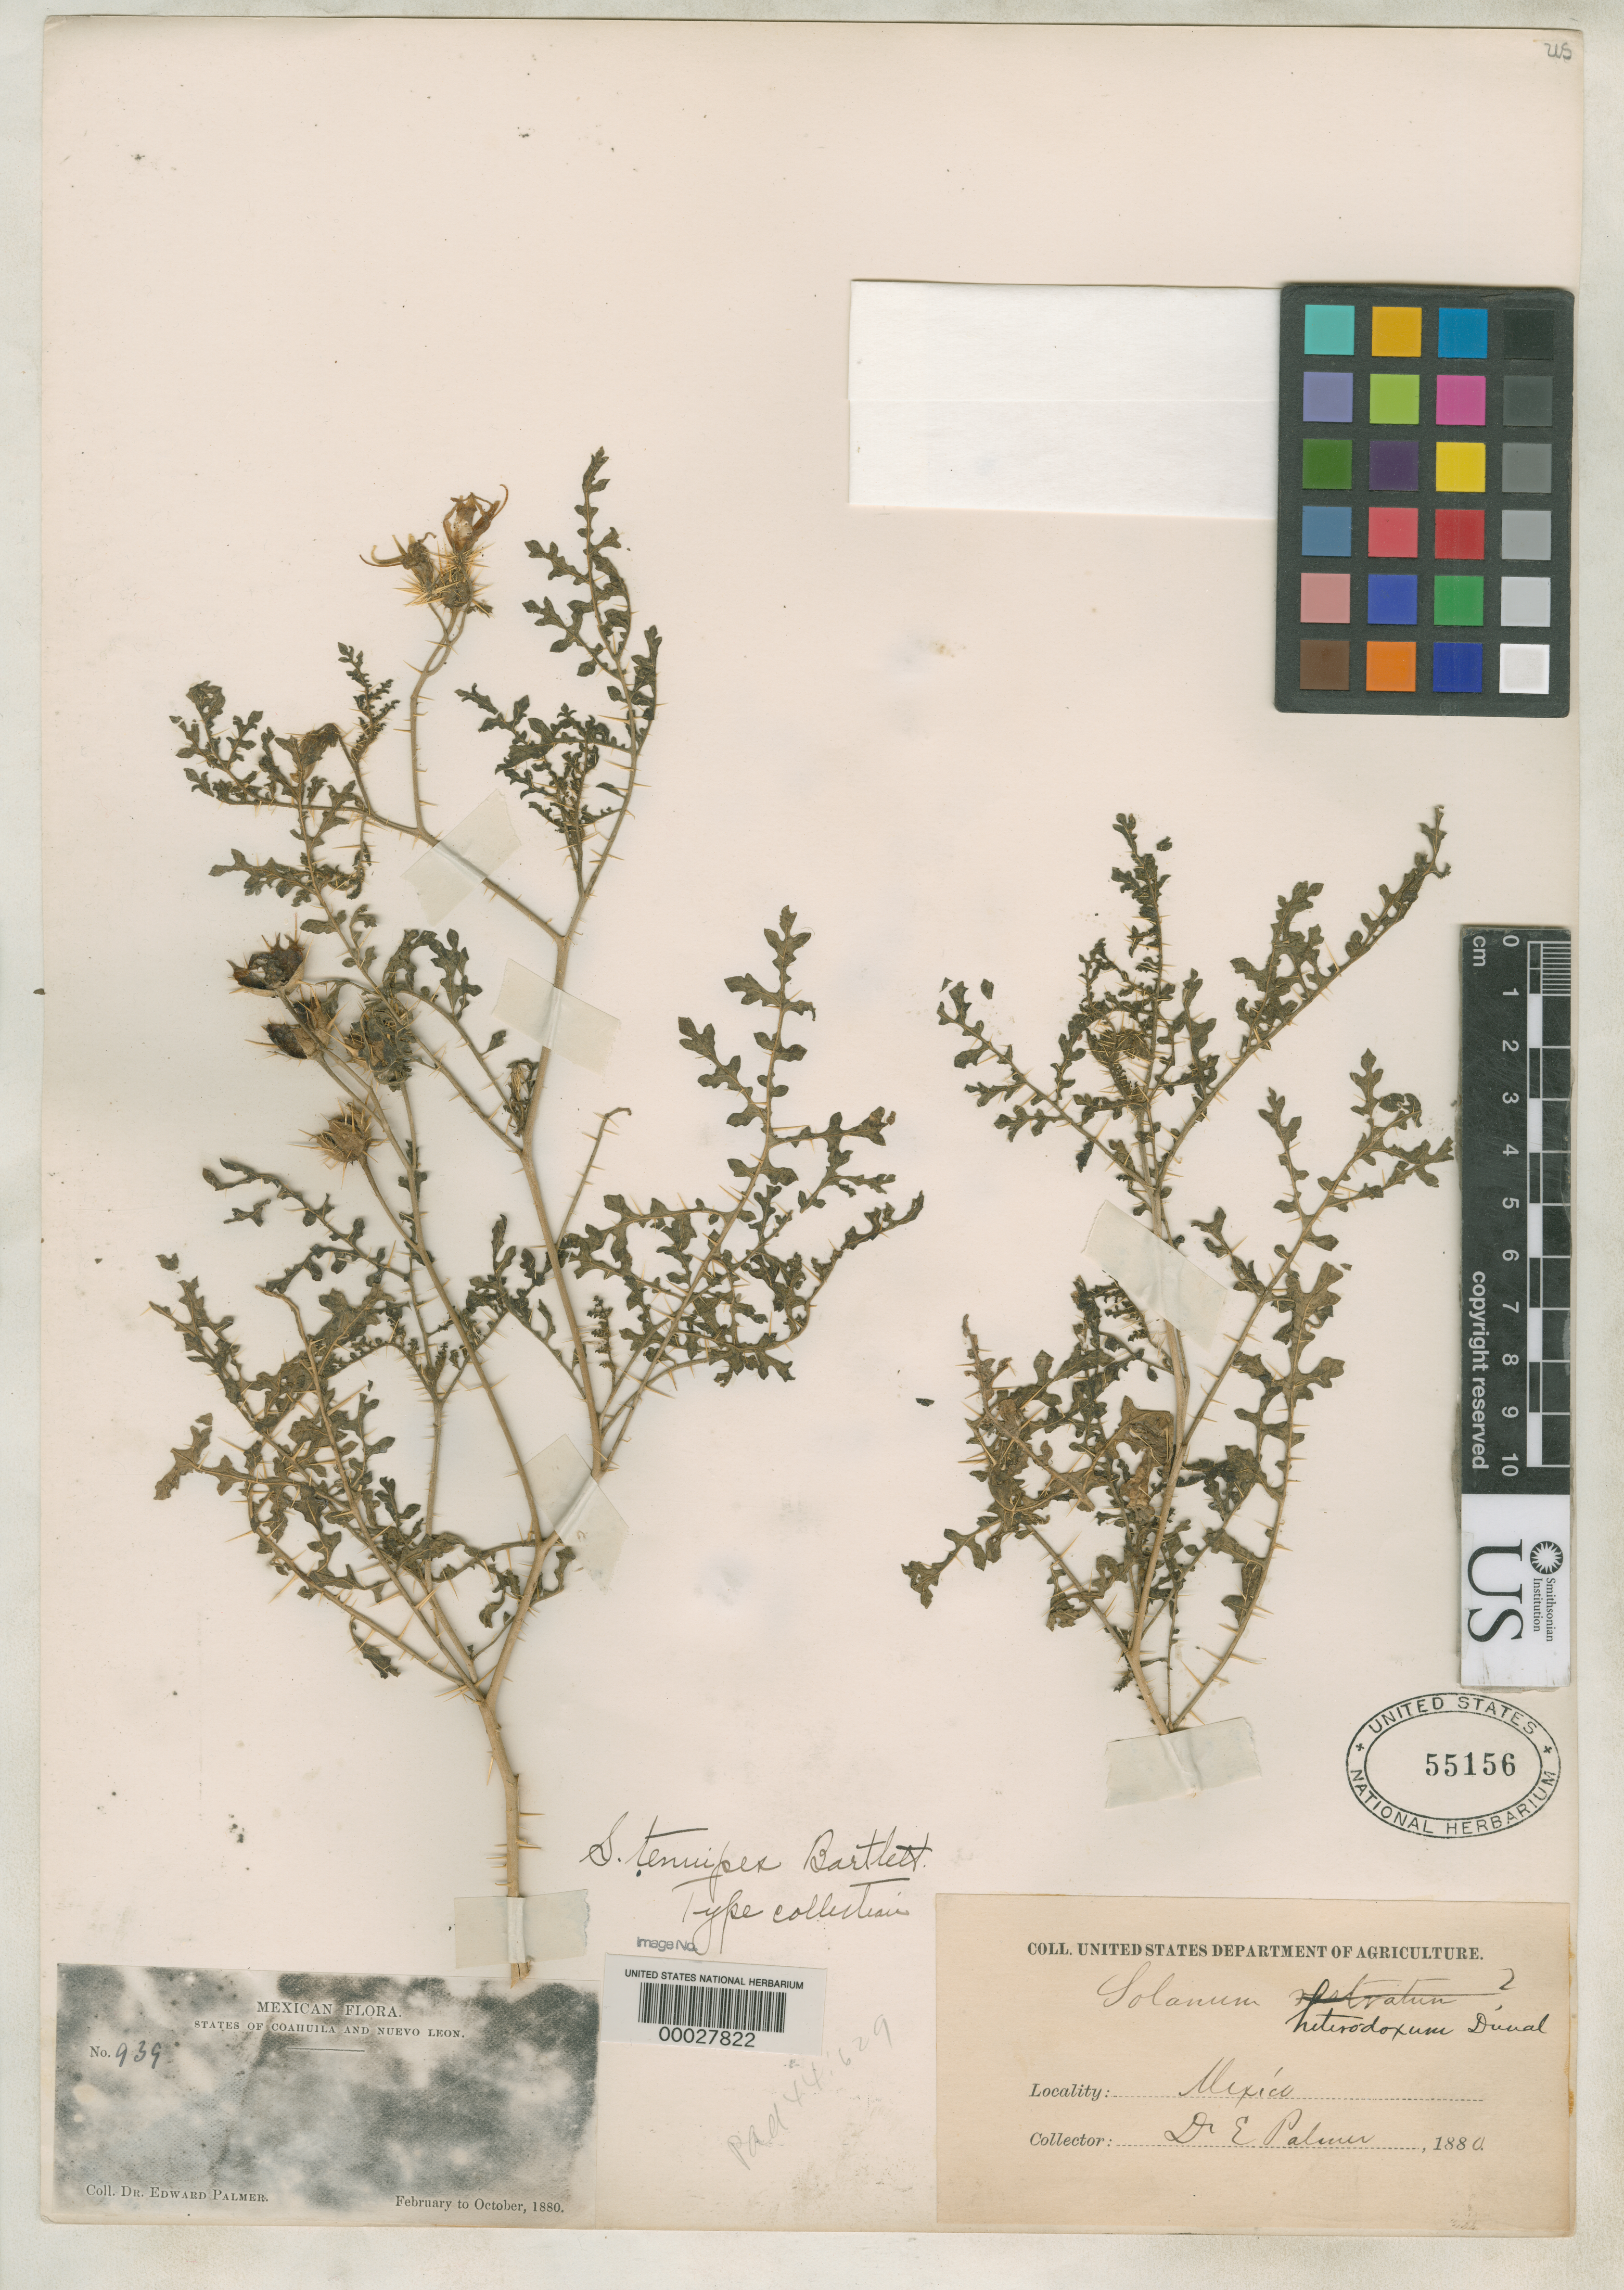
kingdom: Plantae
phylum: Tracheophyta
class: Magnoliopsida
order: Solanales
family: Solanaceae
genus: Solanum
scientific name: Solanum tenuipes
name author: Bartlett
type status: Isotype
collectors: E. Palmer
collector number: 939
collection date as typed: Sep 1880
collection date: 1880-09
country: Mexico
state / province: Coahuila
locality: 39 km NE of Monclova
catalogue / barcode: US 55156